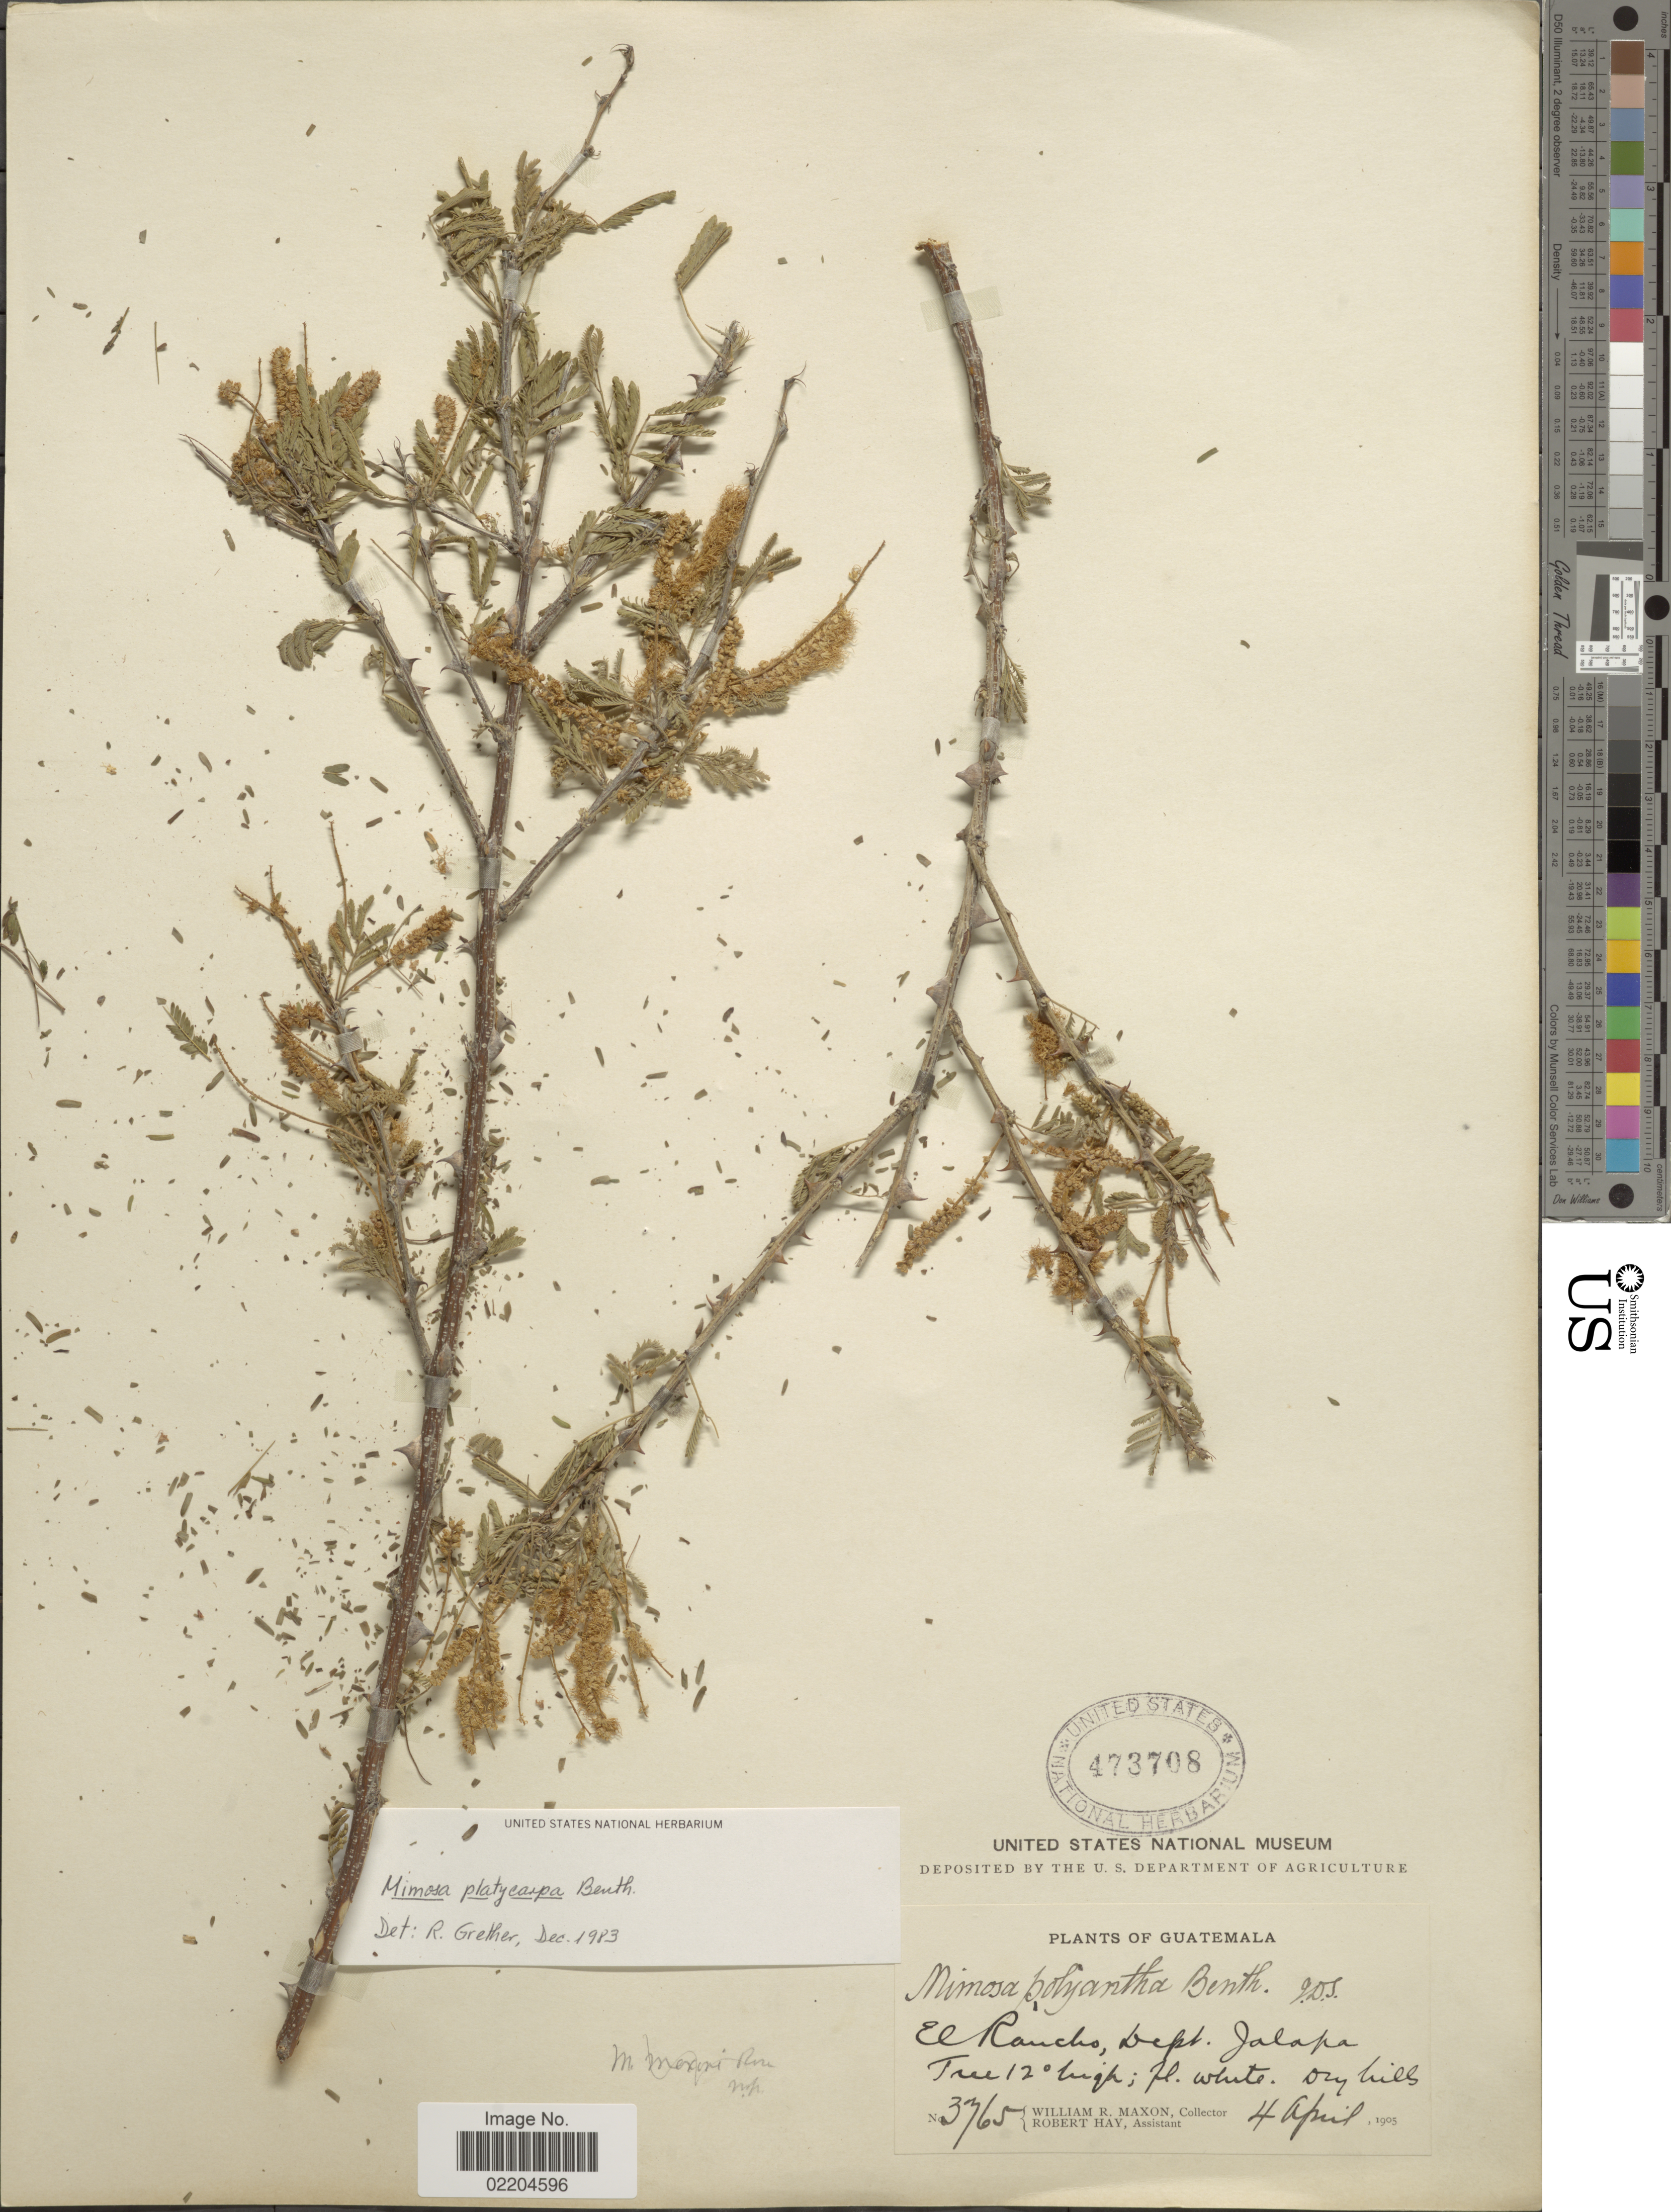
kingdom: Plantae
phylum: Tracheophyta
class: Magnoliopsida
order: Fabales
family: Fabaceae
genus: Mimosa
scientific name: Mimosa platycarpa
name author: Benth.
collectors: W. R. Maxon & R. H. Hay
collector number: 3765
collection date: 1905-04-04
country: Guatemala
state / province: Jalapa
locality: El Rancho, Dept. Jalapa.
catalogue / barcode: US 473708